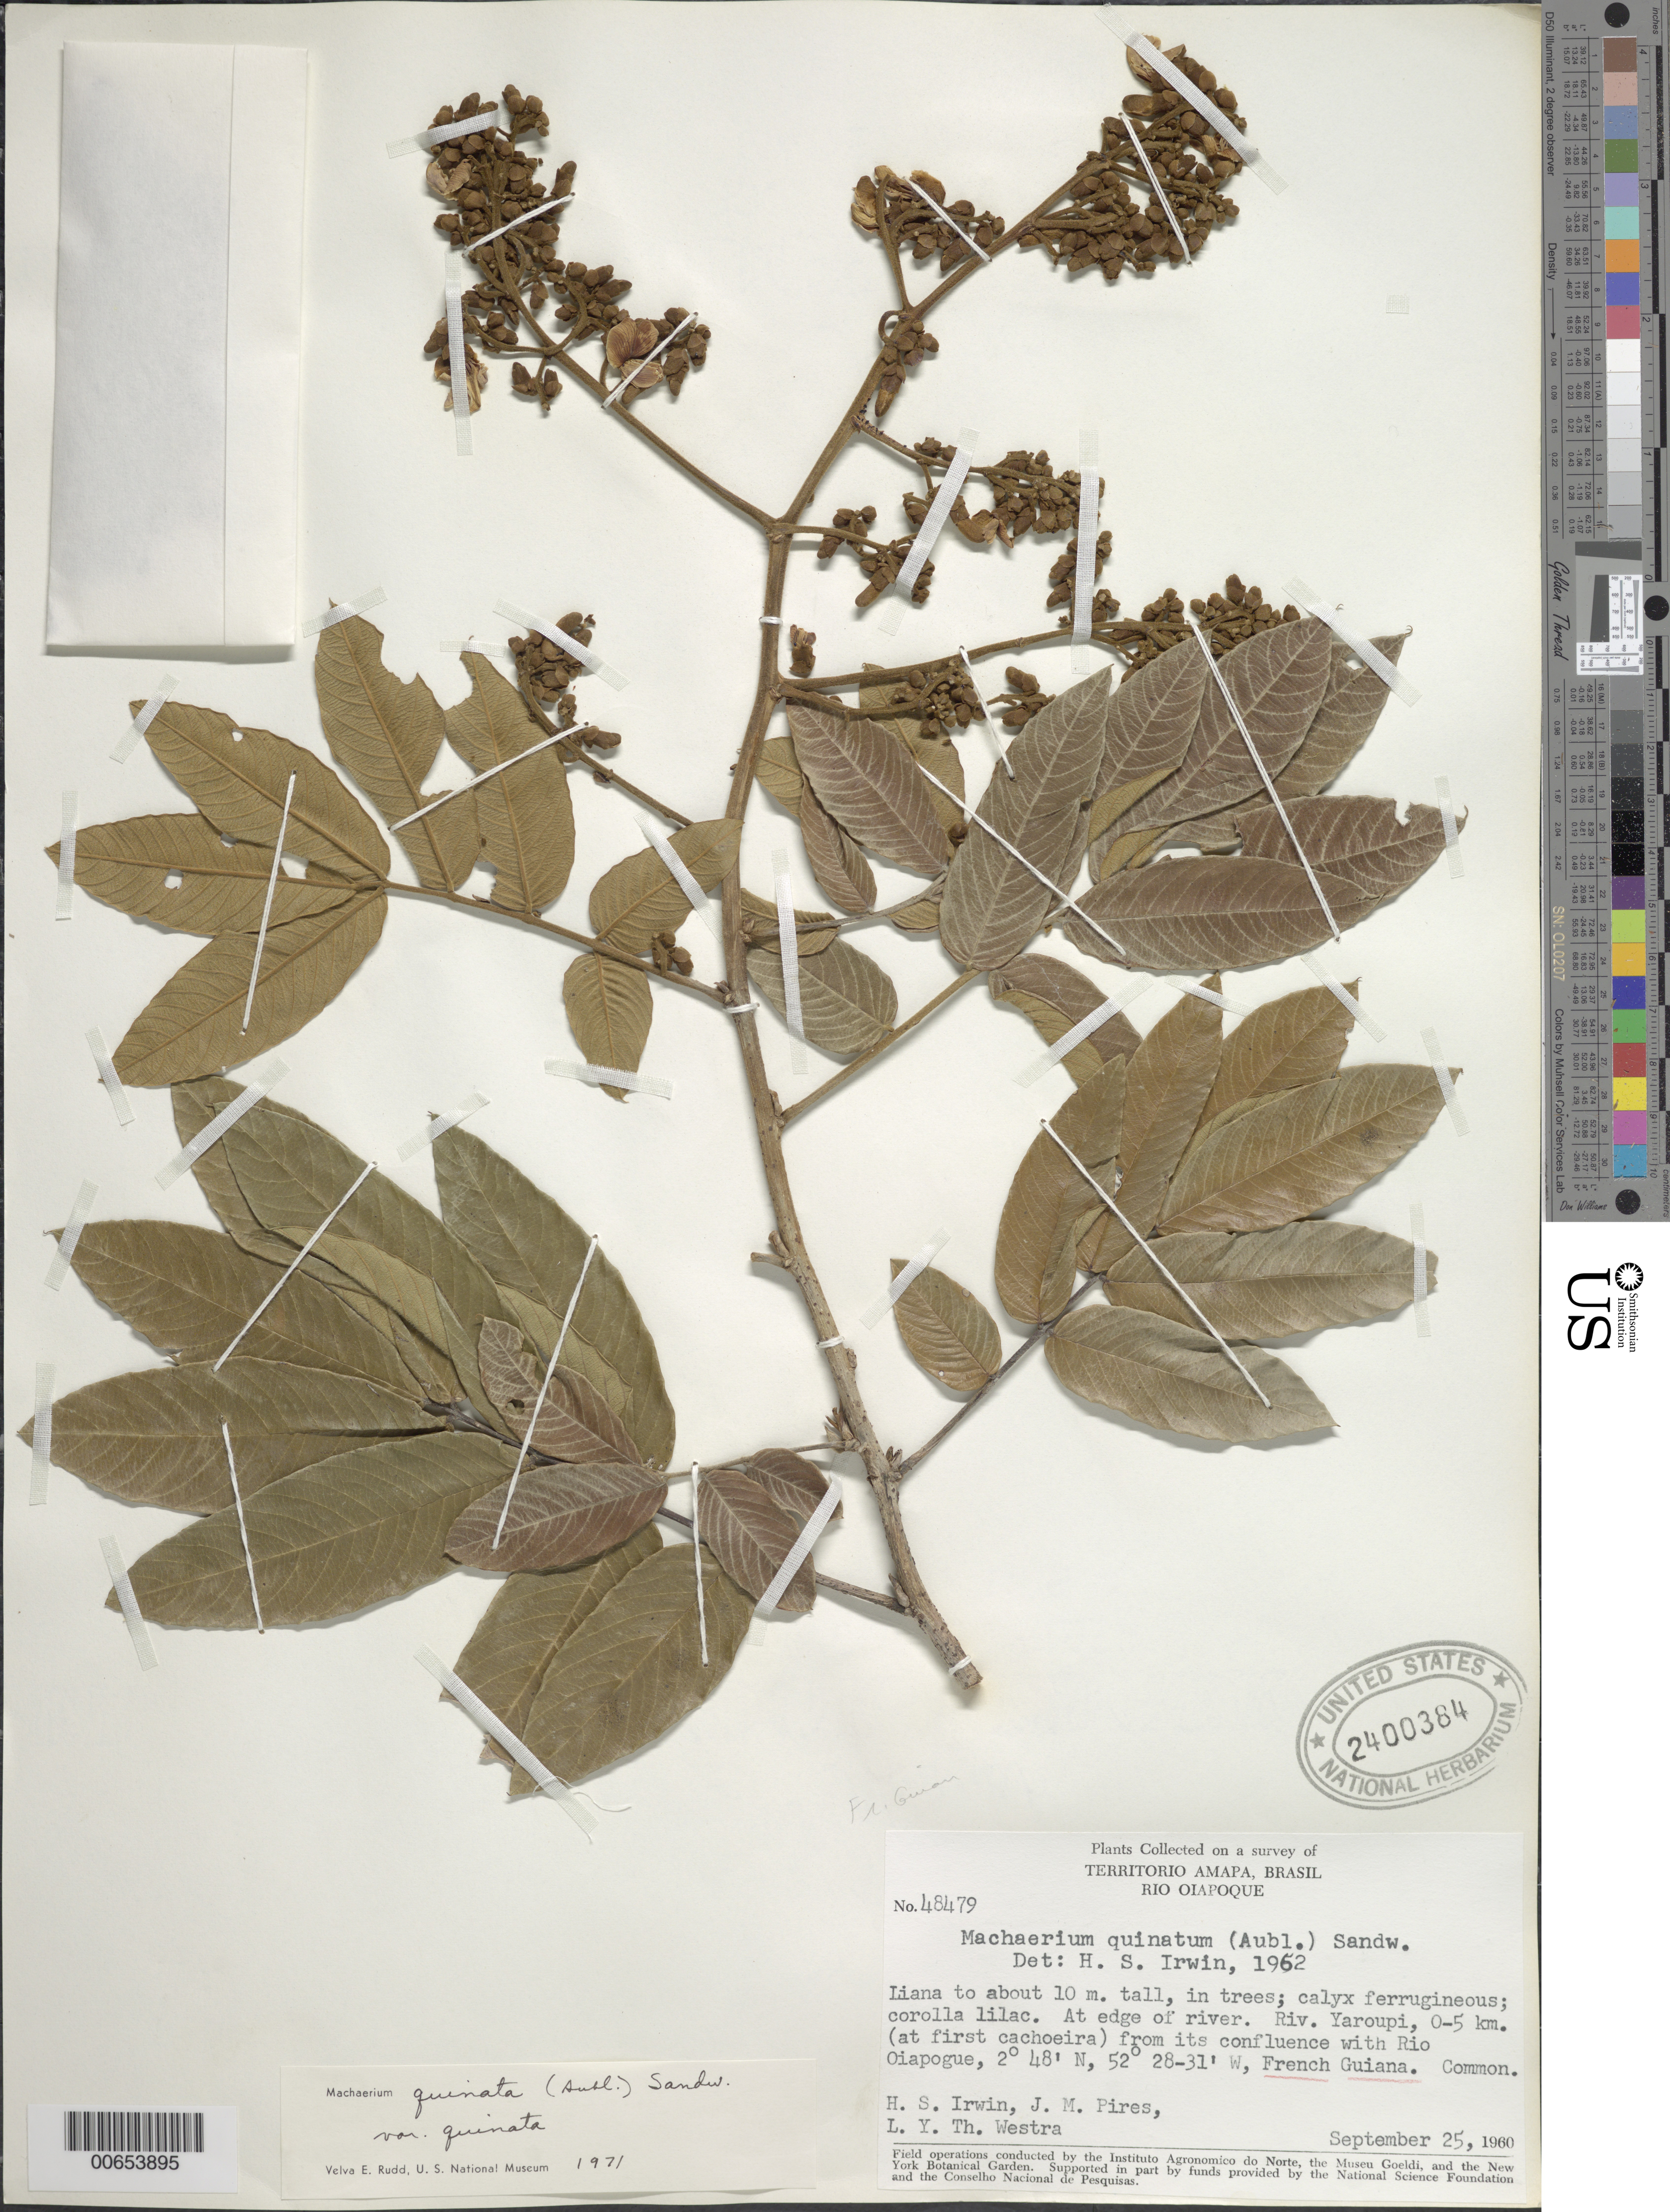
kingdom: Plantae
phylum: Tracheophyta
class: Magnoliopsida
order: Fabales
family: Fabaceae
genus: Machaerium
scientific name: Machaerium quinatum var. quinatum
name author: (Aubl.) Sandwith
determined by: Rudd, V. E.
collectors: H. Irwin, L. Y. T. Westra, W. A. Egler & J. M. Pires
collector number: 48479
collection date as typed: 25-Sep-60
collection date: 1960-09-25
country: French Guiana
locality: Río Yaroupi, between mouth (conf. with Río Oiapoque) and ca 5 km upstream of first cachoeira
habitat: Edge of river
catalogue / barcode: US 2400384